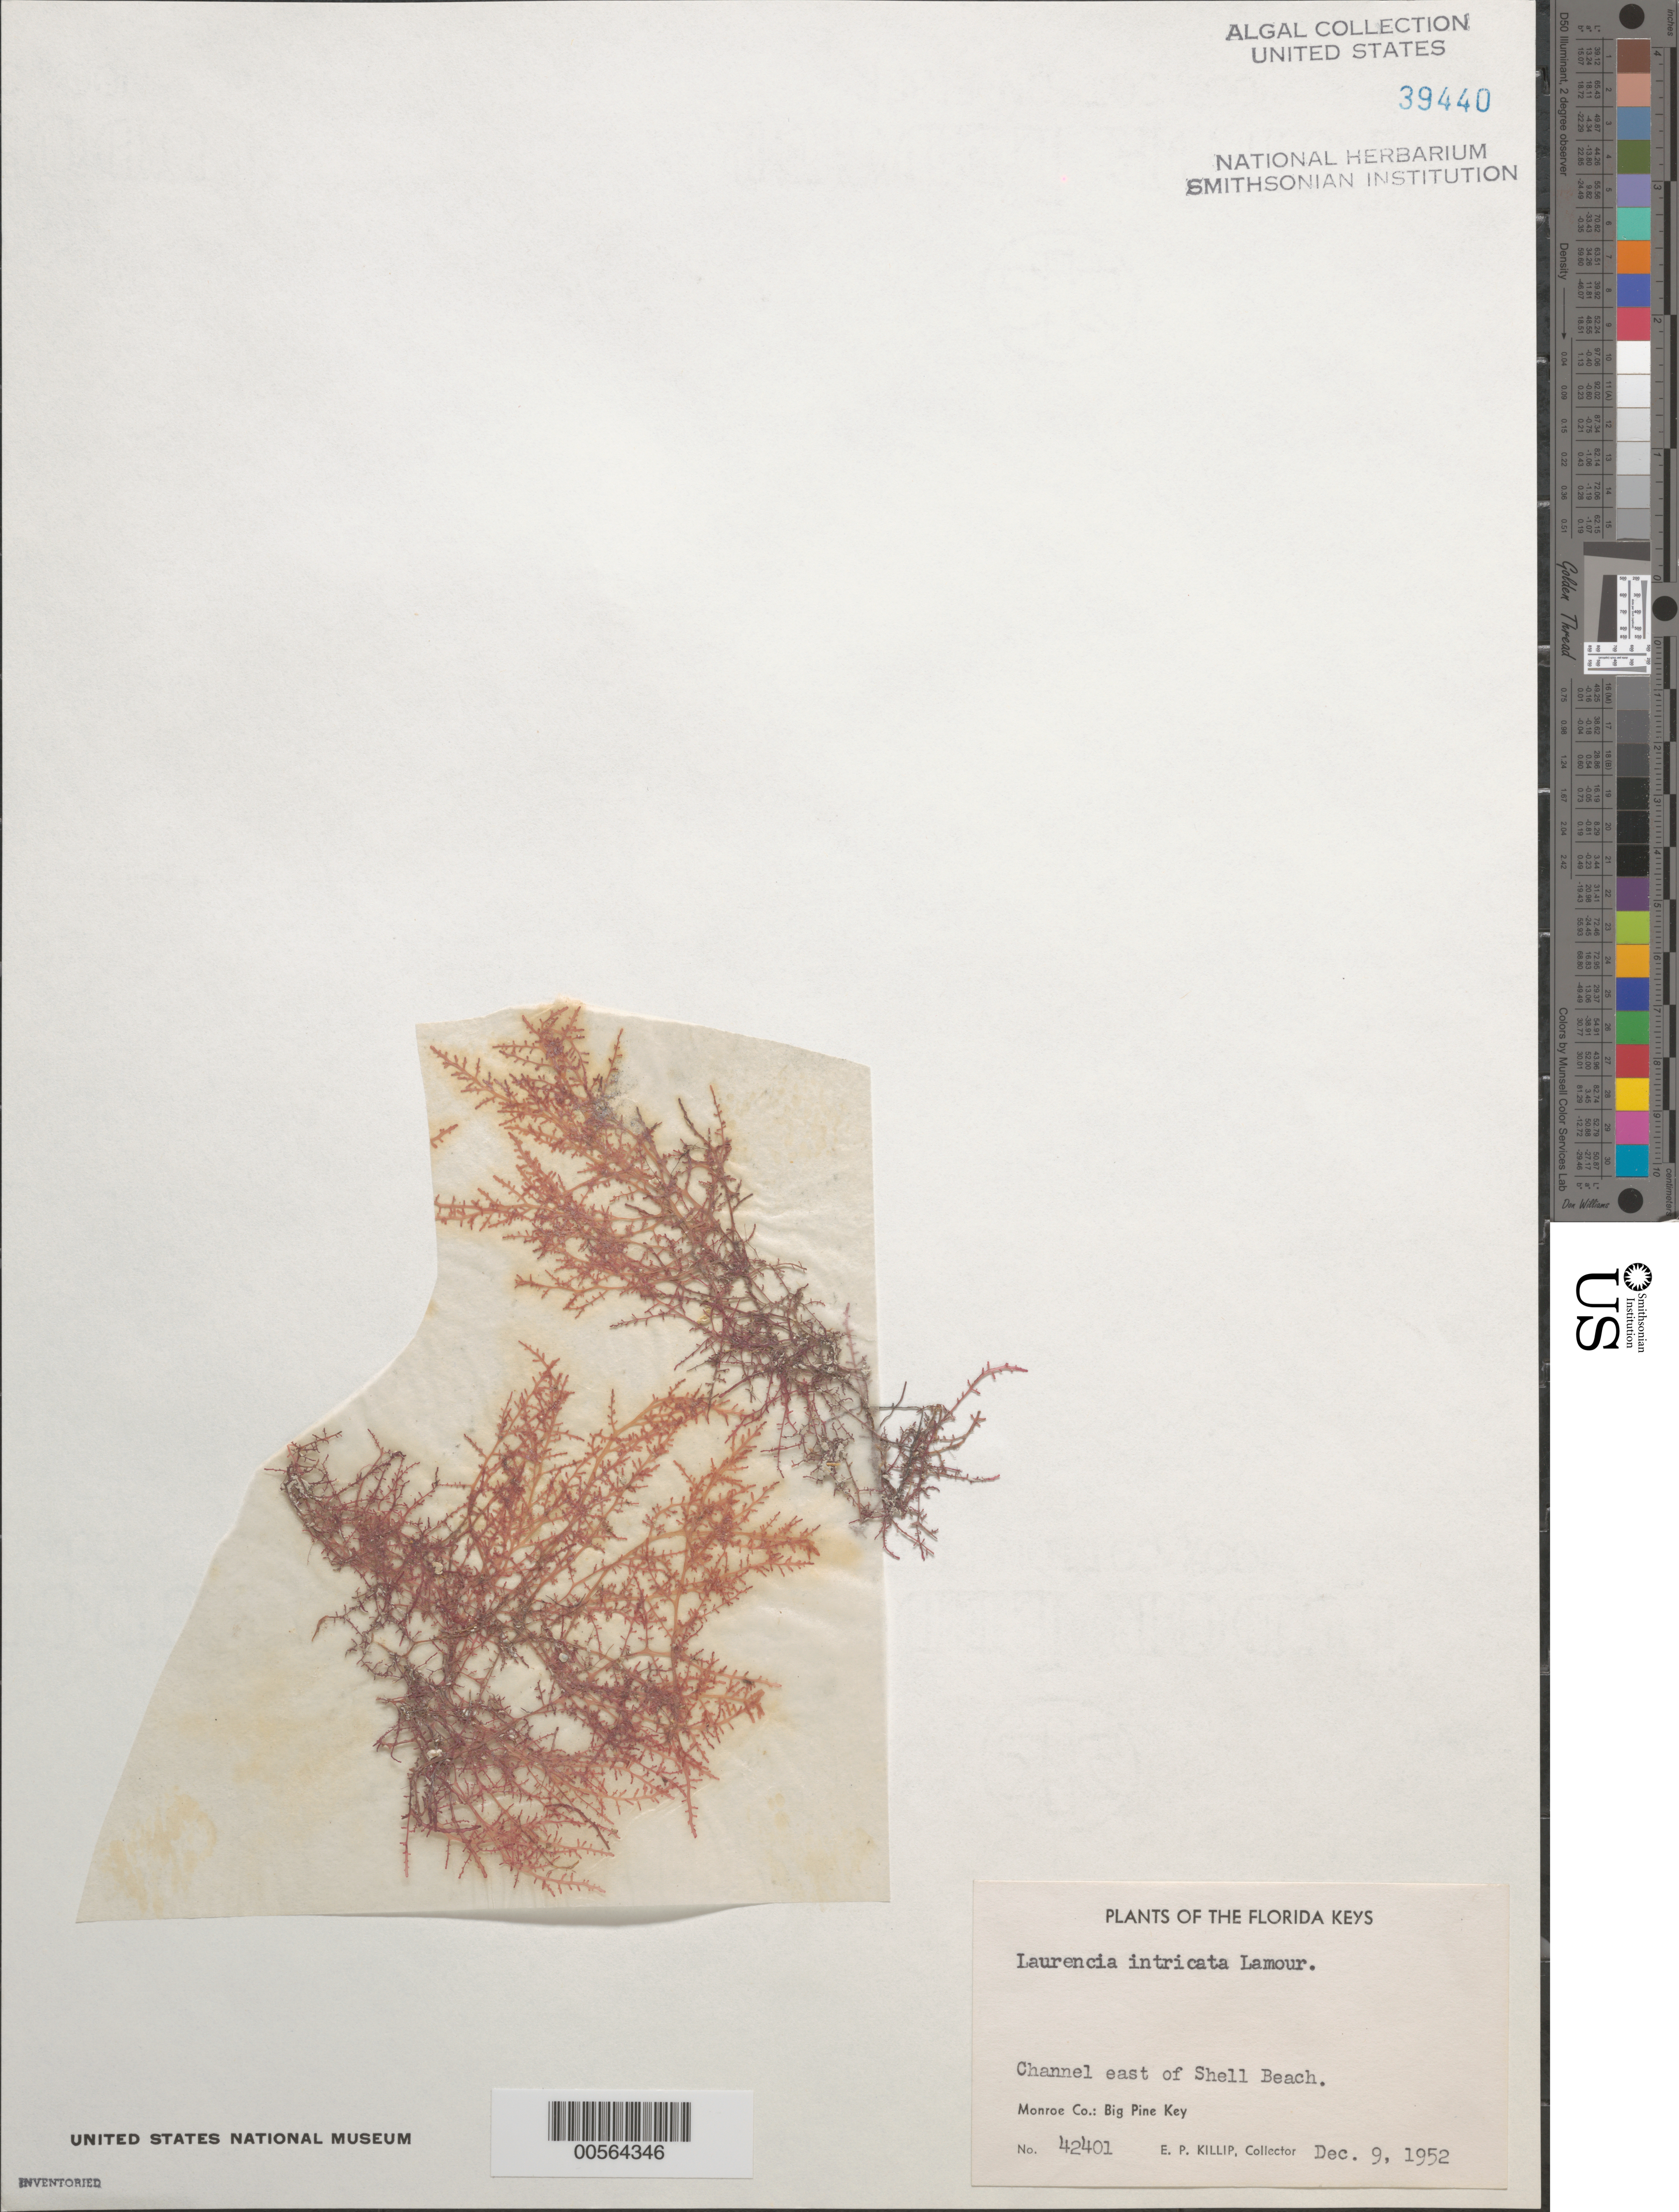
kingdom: Plantae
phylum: Rhodophyta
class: Florideophyceae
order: Ceramiales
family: Rhodomelaceae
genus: Laurencia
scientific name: Laurencia intricata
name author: J.V.Lamouroux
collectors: E. P. Killip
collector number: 42401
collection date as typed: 09 Dec 1952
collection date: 1952-12-09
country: United States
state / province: Florida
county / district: Monroe County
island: Big Pine Key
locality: Channel east of Shell Beach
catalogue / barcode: US 39440